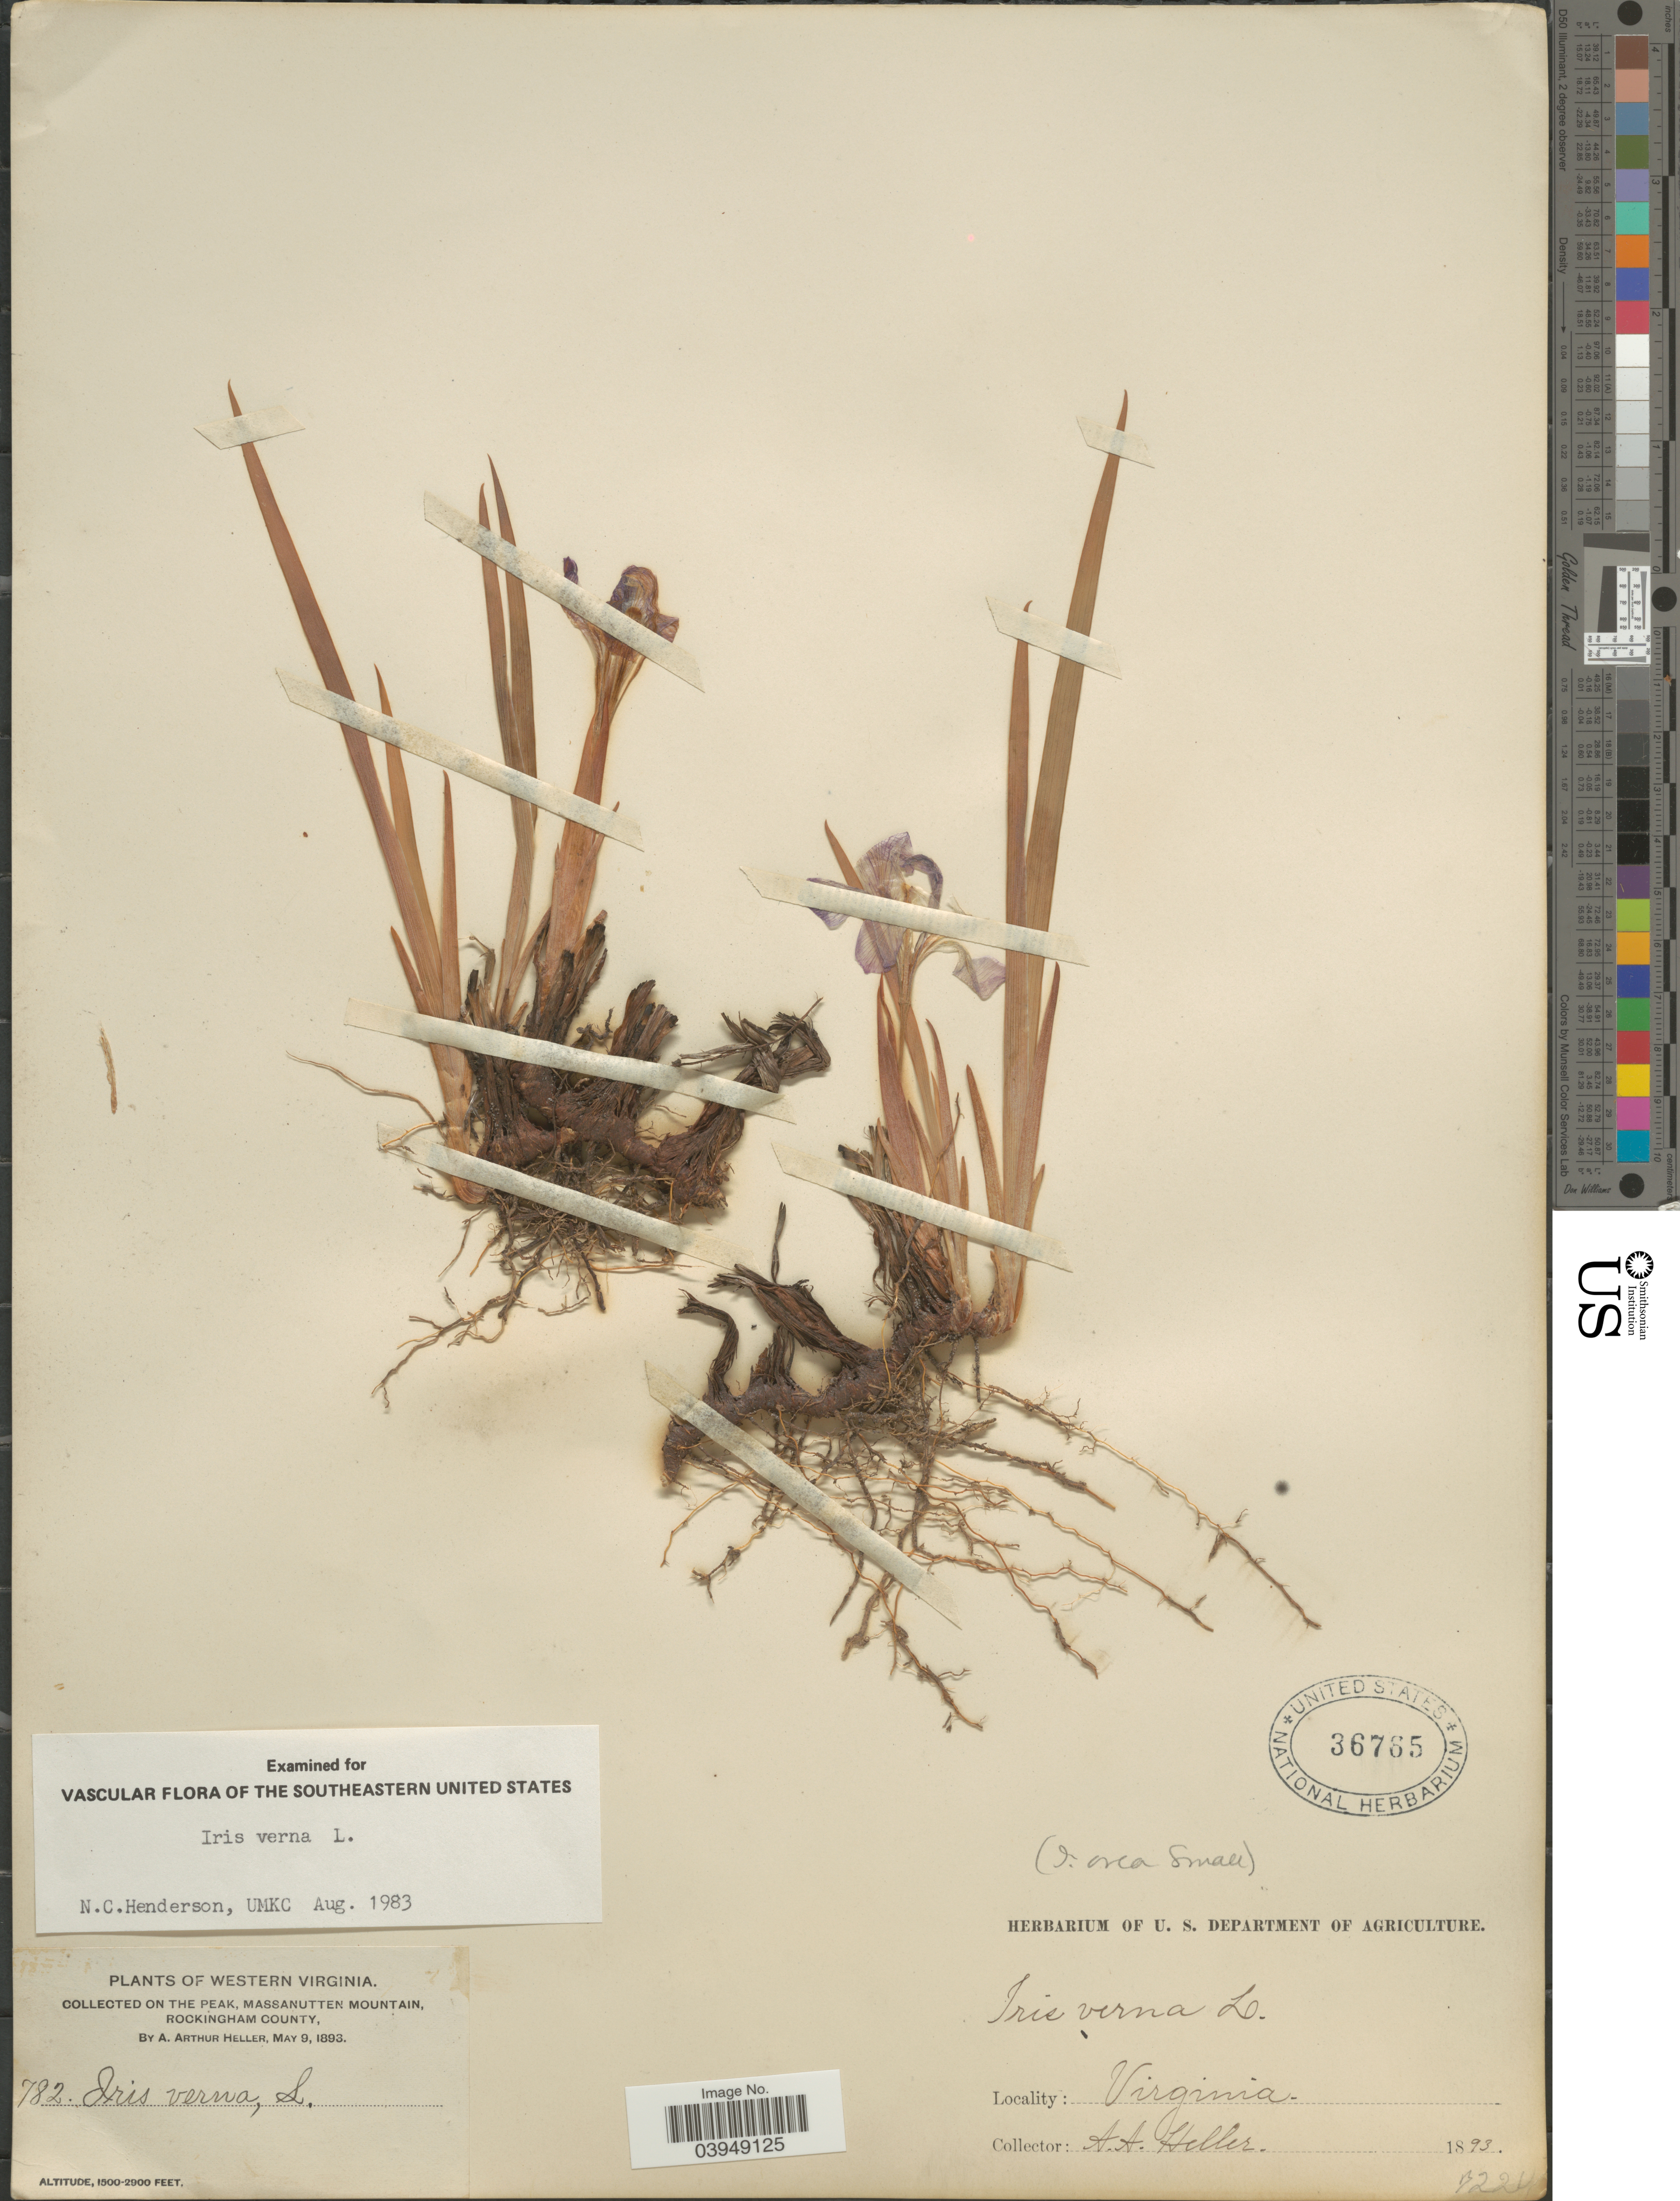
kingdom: Plantae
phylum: Tracheophyta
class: Liliopsida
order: Asparagales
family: Iridaceae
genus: Iris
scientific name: Iris verna var. smalliana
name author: Fernald ex M.E. Edwards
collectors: A. A. Heller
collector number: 782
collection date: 1893-05-09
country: United States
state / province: Virginia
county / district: Rockingham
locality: Western Virginia. On the peak, Massanutten Mountain, Rockingham County.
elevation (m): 457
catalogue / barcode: US 36765